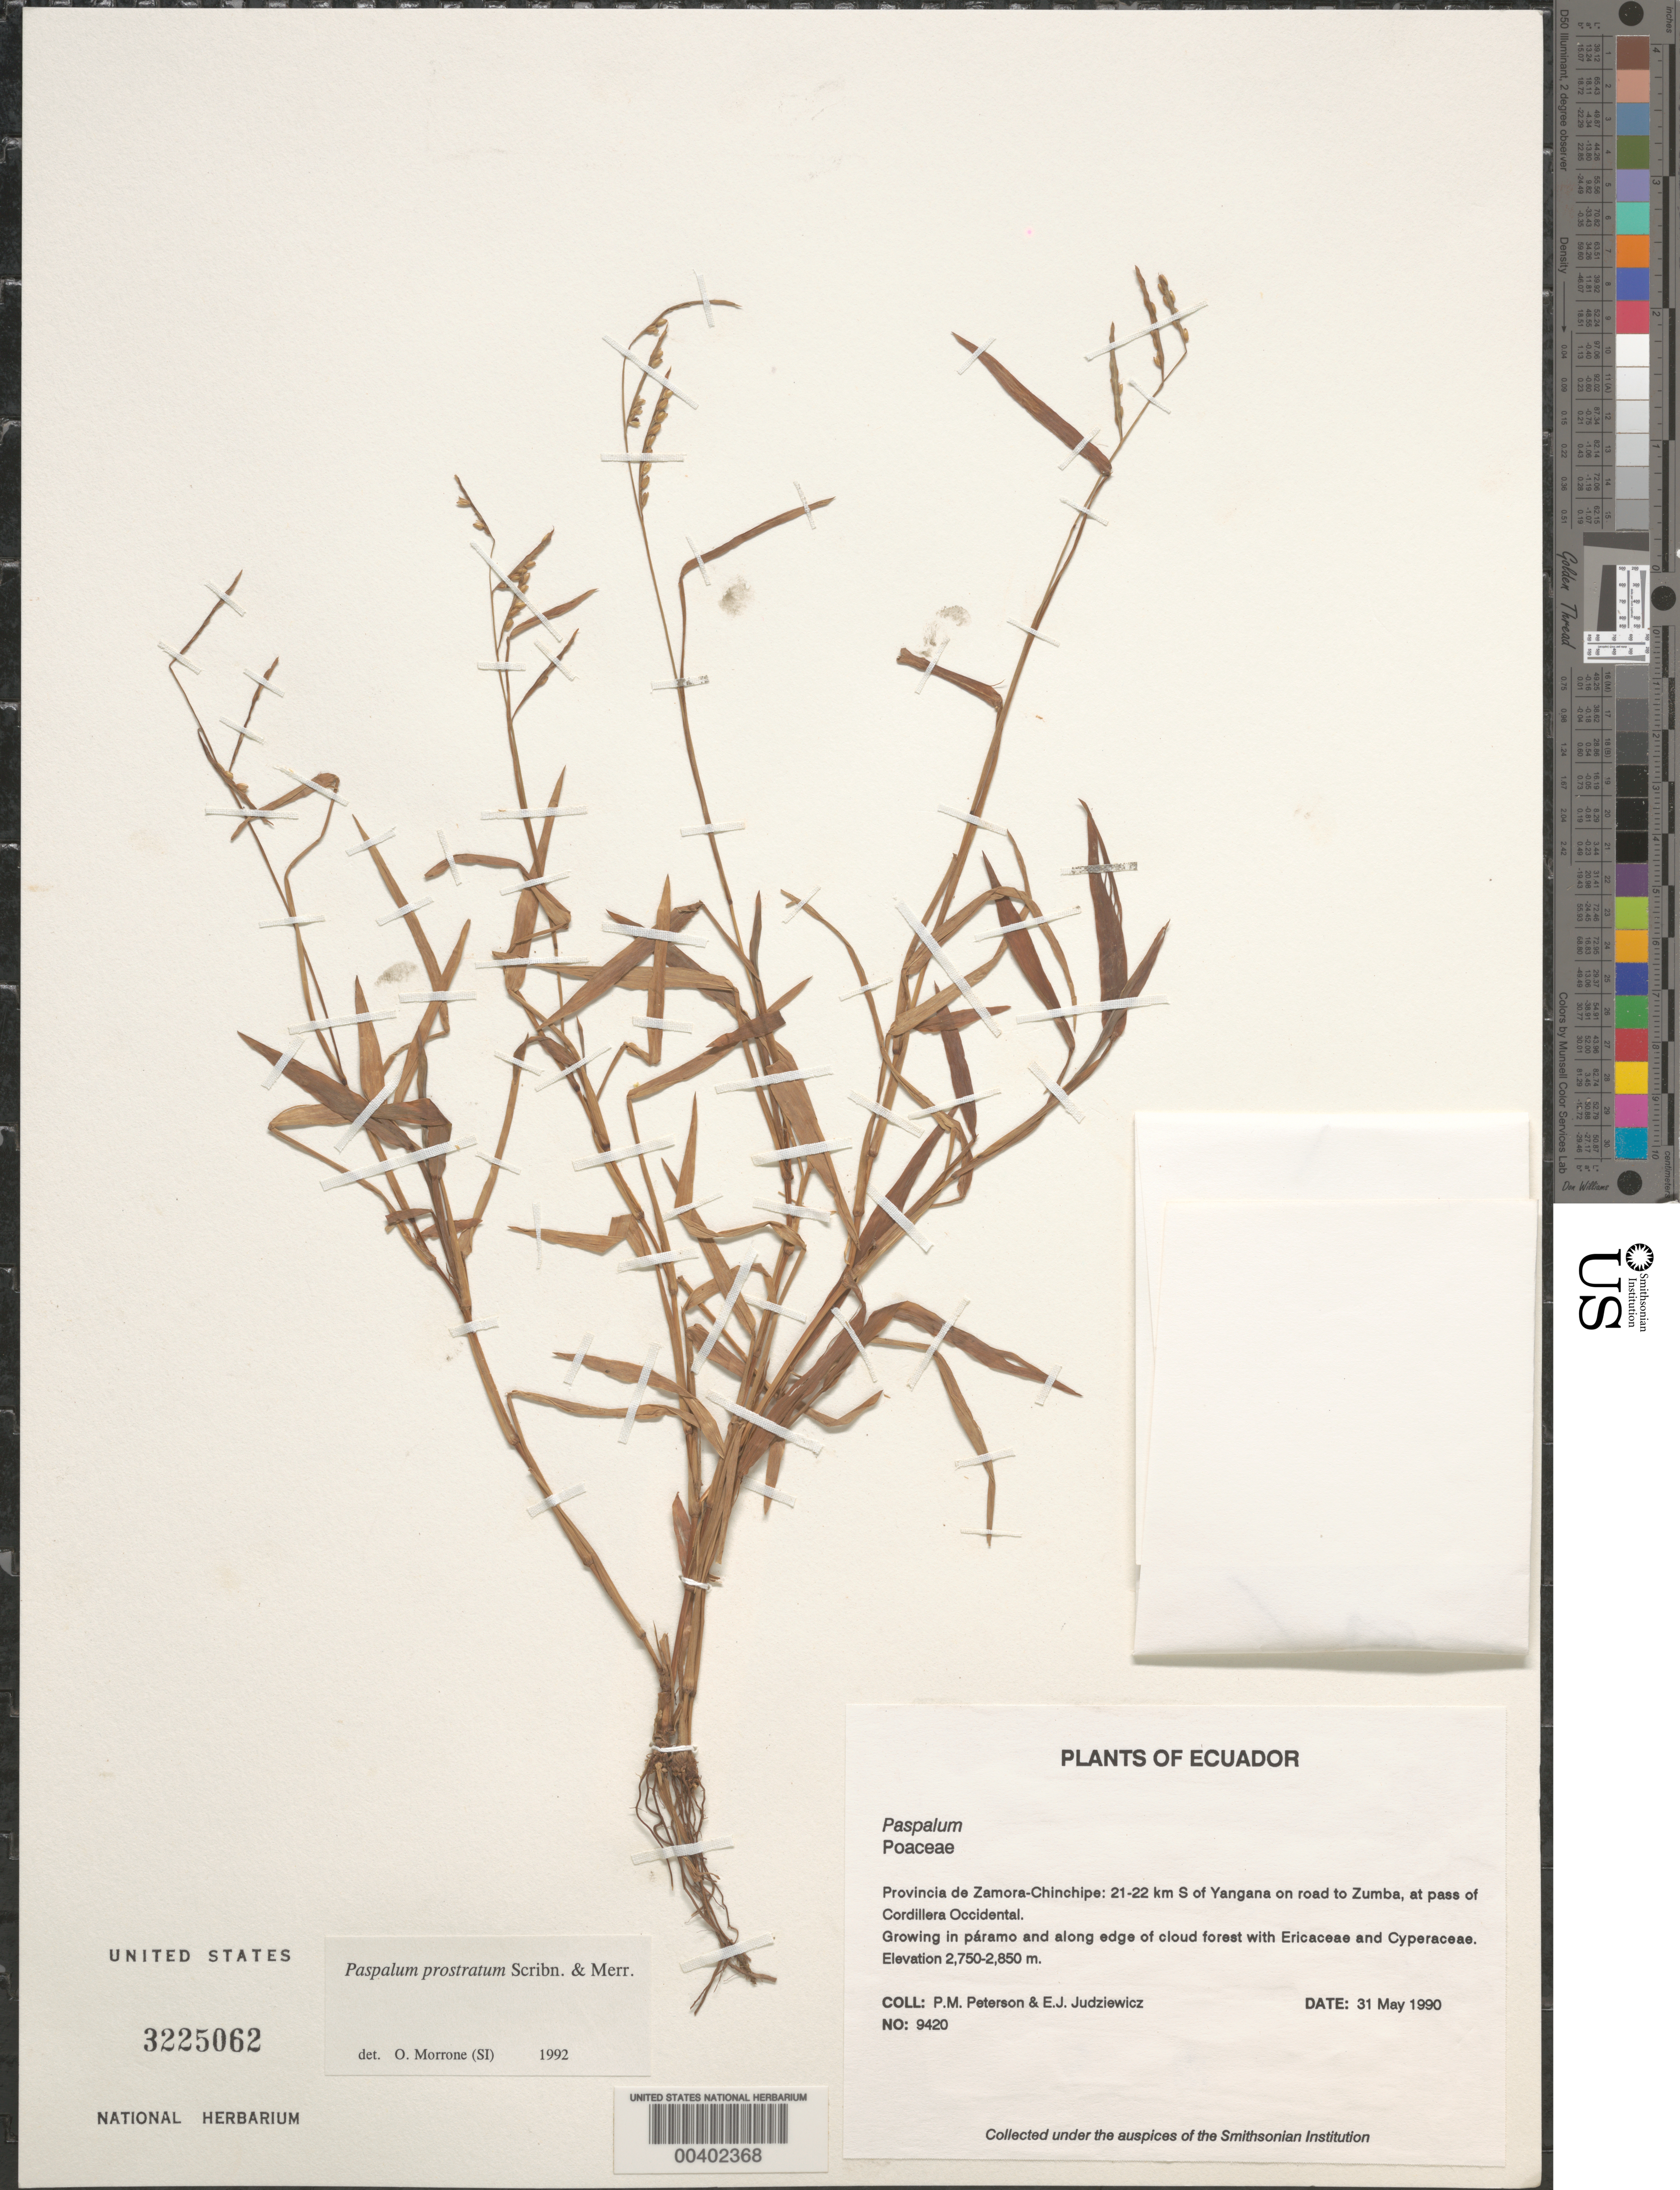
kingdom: Plantae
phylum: Tracheophyta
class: Liliopsida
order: Poales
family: Poaceae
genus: Paspalum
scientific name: Paspalum prostratum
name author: Scribn. & Merr.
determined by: Morrone, O. N., (SI), Instituto de Botánica Darwinion (Argentina)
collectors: P. M. Peterson & E. J. Judziewicz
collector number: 09420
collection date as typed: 31 May 1990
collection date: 1990-05-31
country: Ecuador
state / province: Zamora-Chinchipe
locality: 21-22 km S of Yangana on road to Zumba, at Pass of Cordillera Occidental.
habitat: Growing in páramo and along edge of cloud forest with Ericaceae and Cyperaceae.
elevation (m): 2750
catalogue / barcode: US 3225062